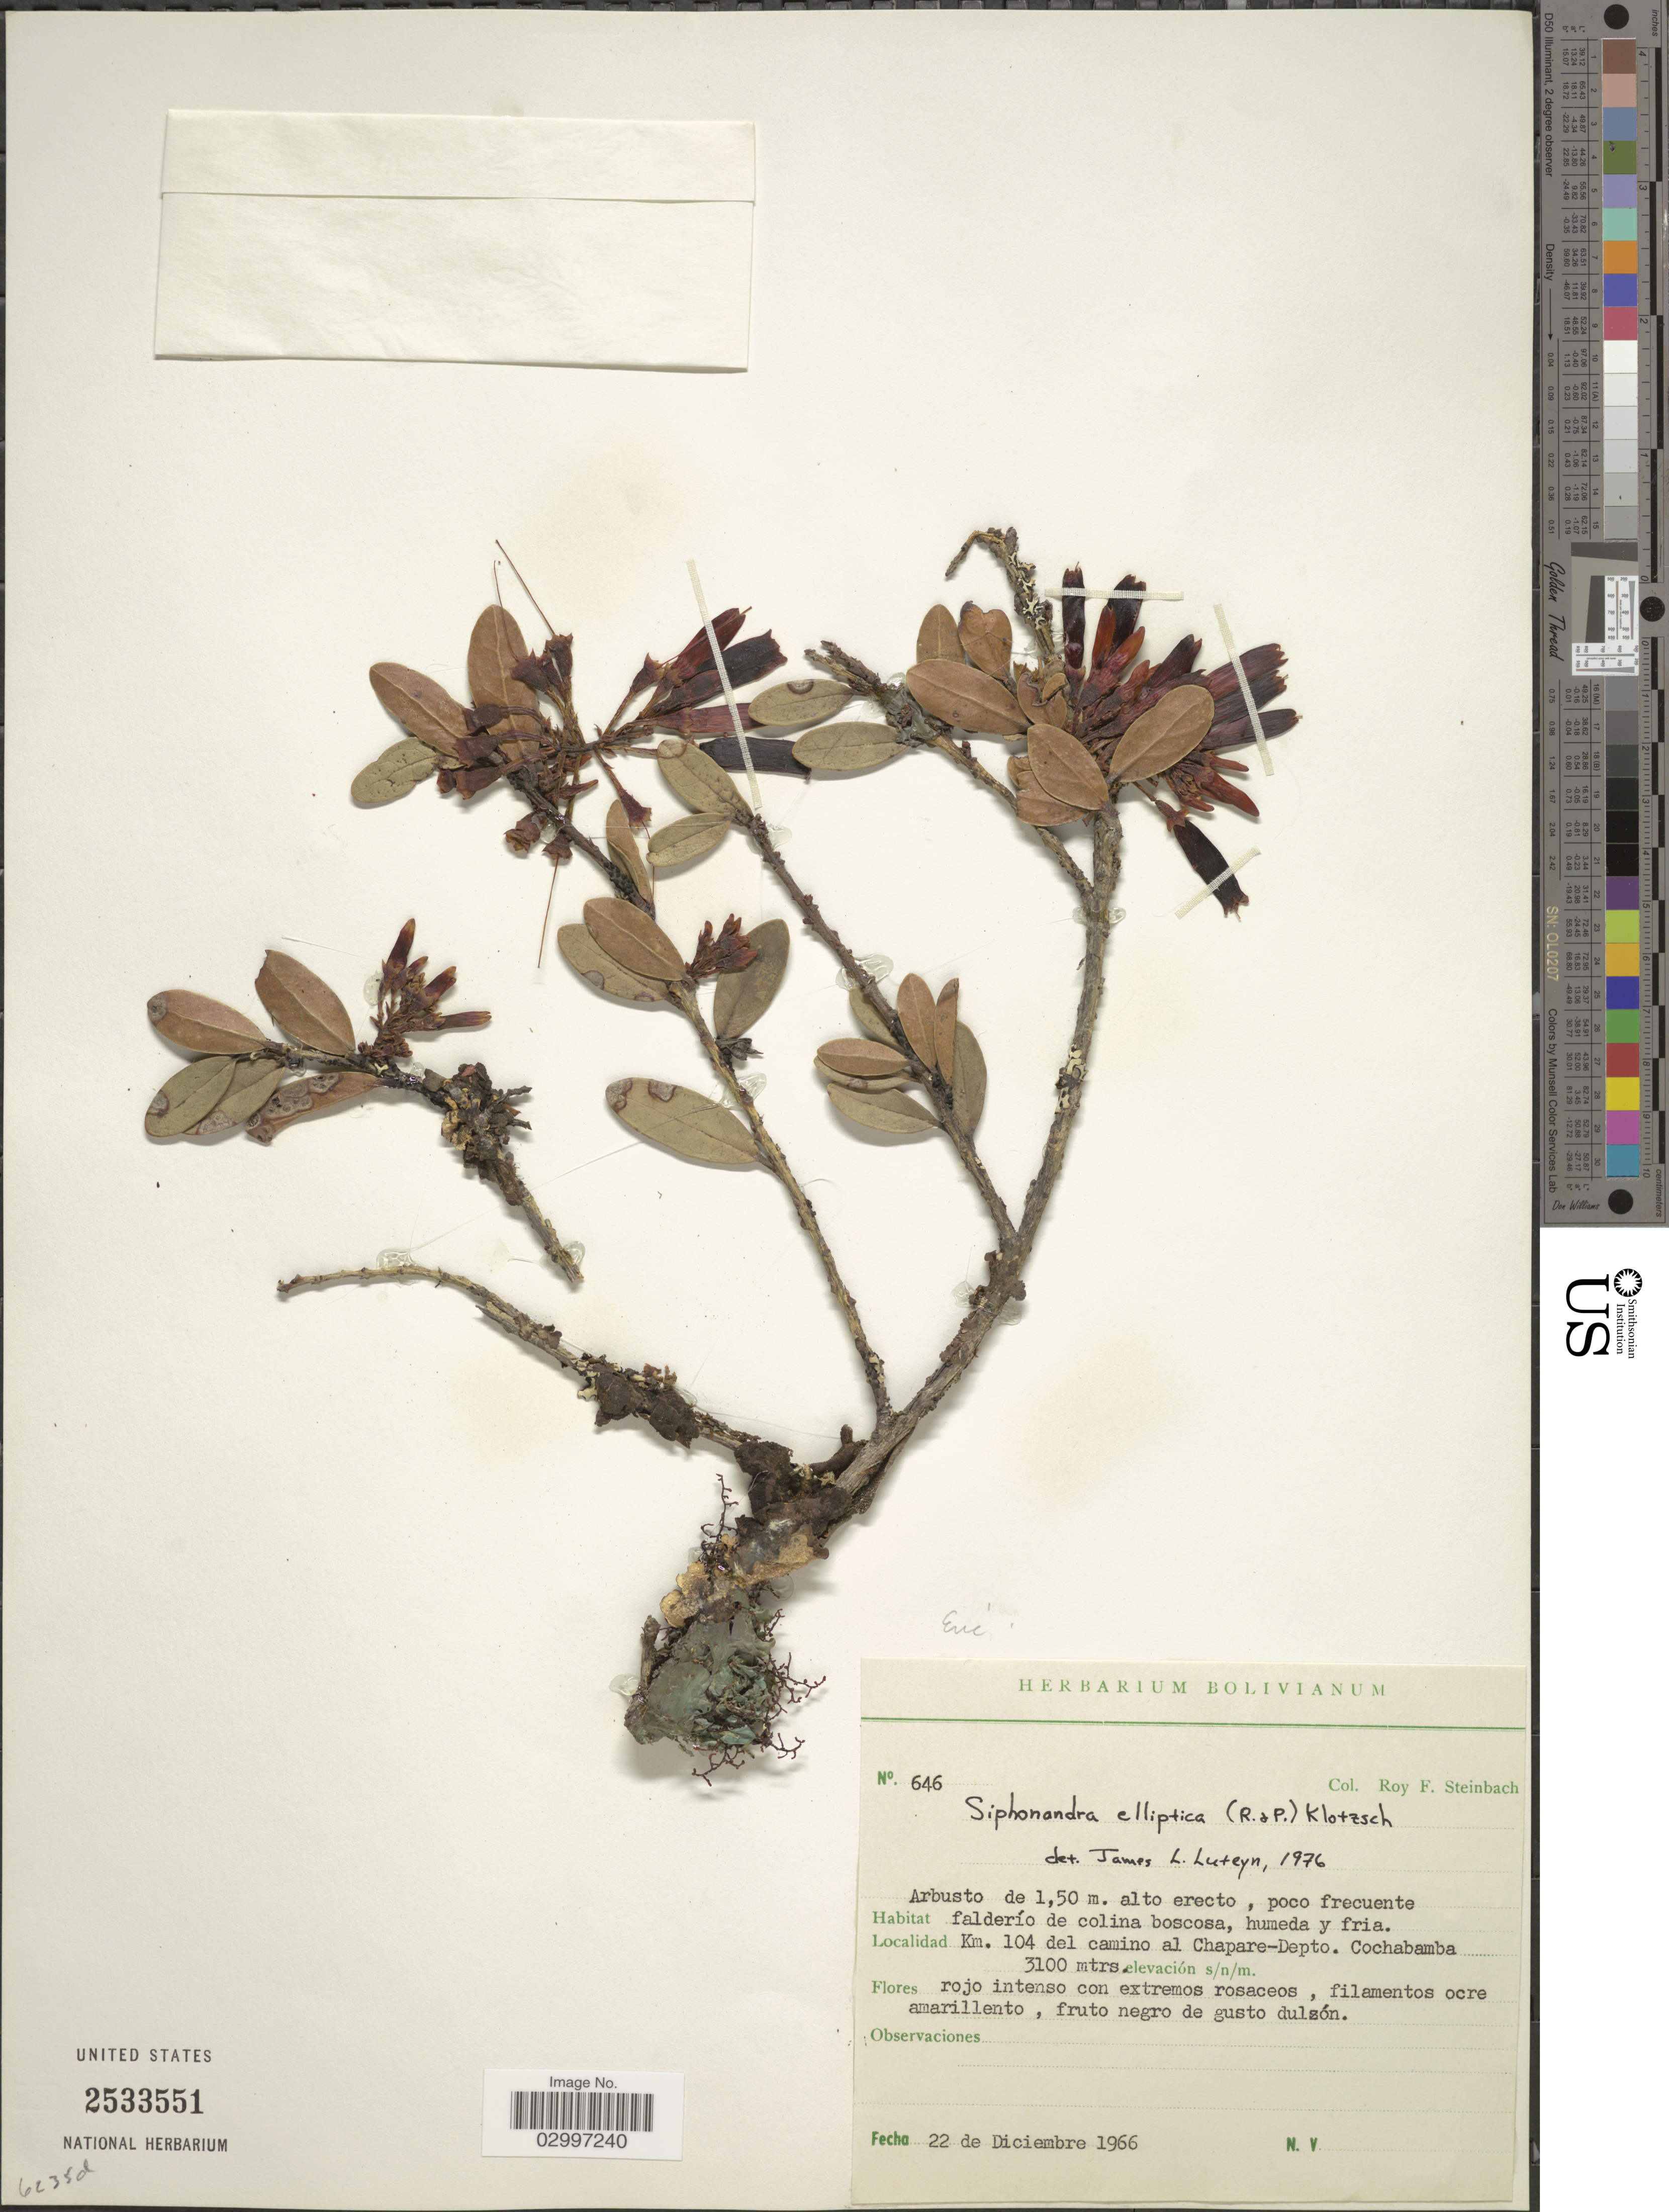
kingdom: Plantae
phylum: Tracheophyta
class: Magnoliopsida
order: Ericales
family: Ericaceae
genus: Siphonandra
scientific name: Siphonandra elliptica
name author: (Ruiz & Pav. ex D. Don) Klotzsch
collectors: R. F. Steinbach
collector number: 646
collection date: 1966-12-22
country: Bolivia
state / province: Cochabamba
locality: Km. 104 del camino al Chapare-Depto. Cochabamba.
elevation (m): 3100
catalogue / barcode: US 2533551